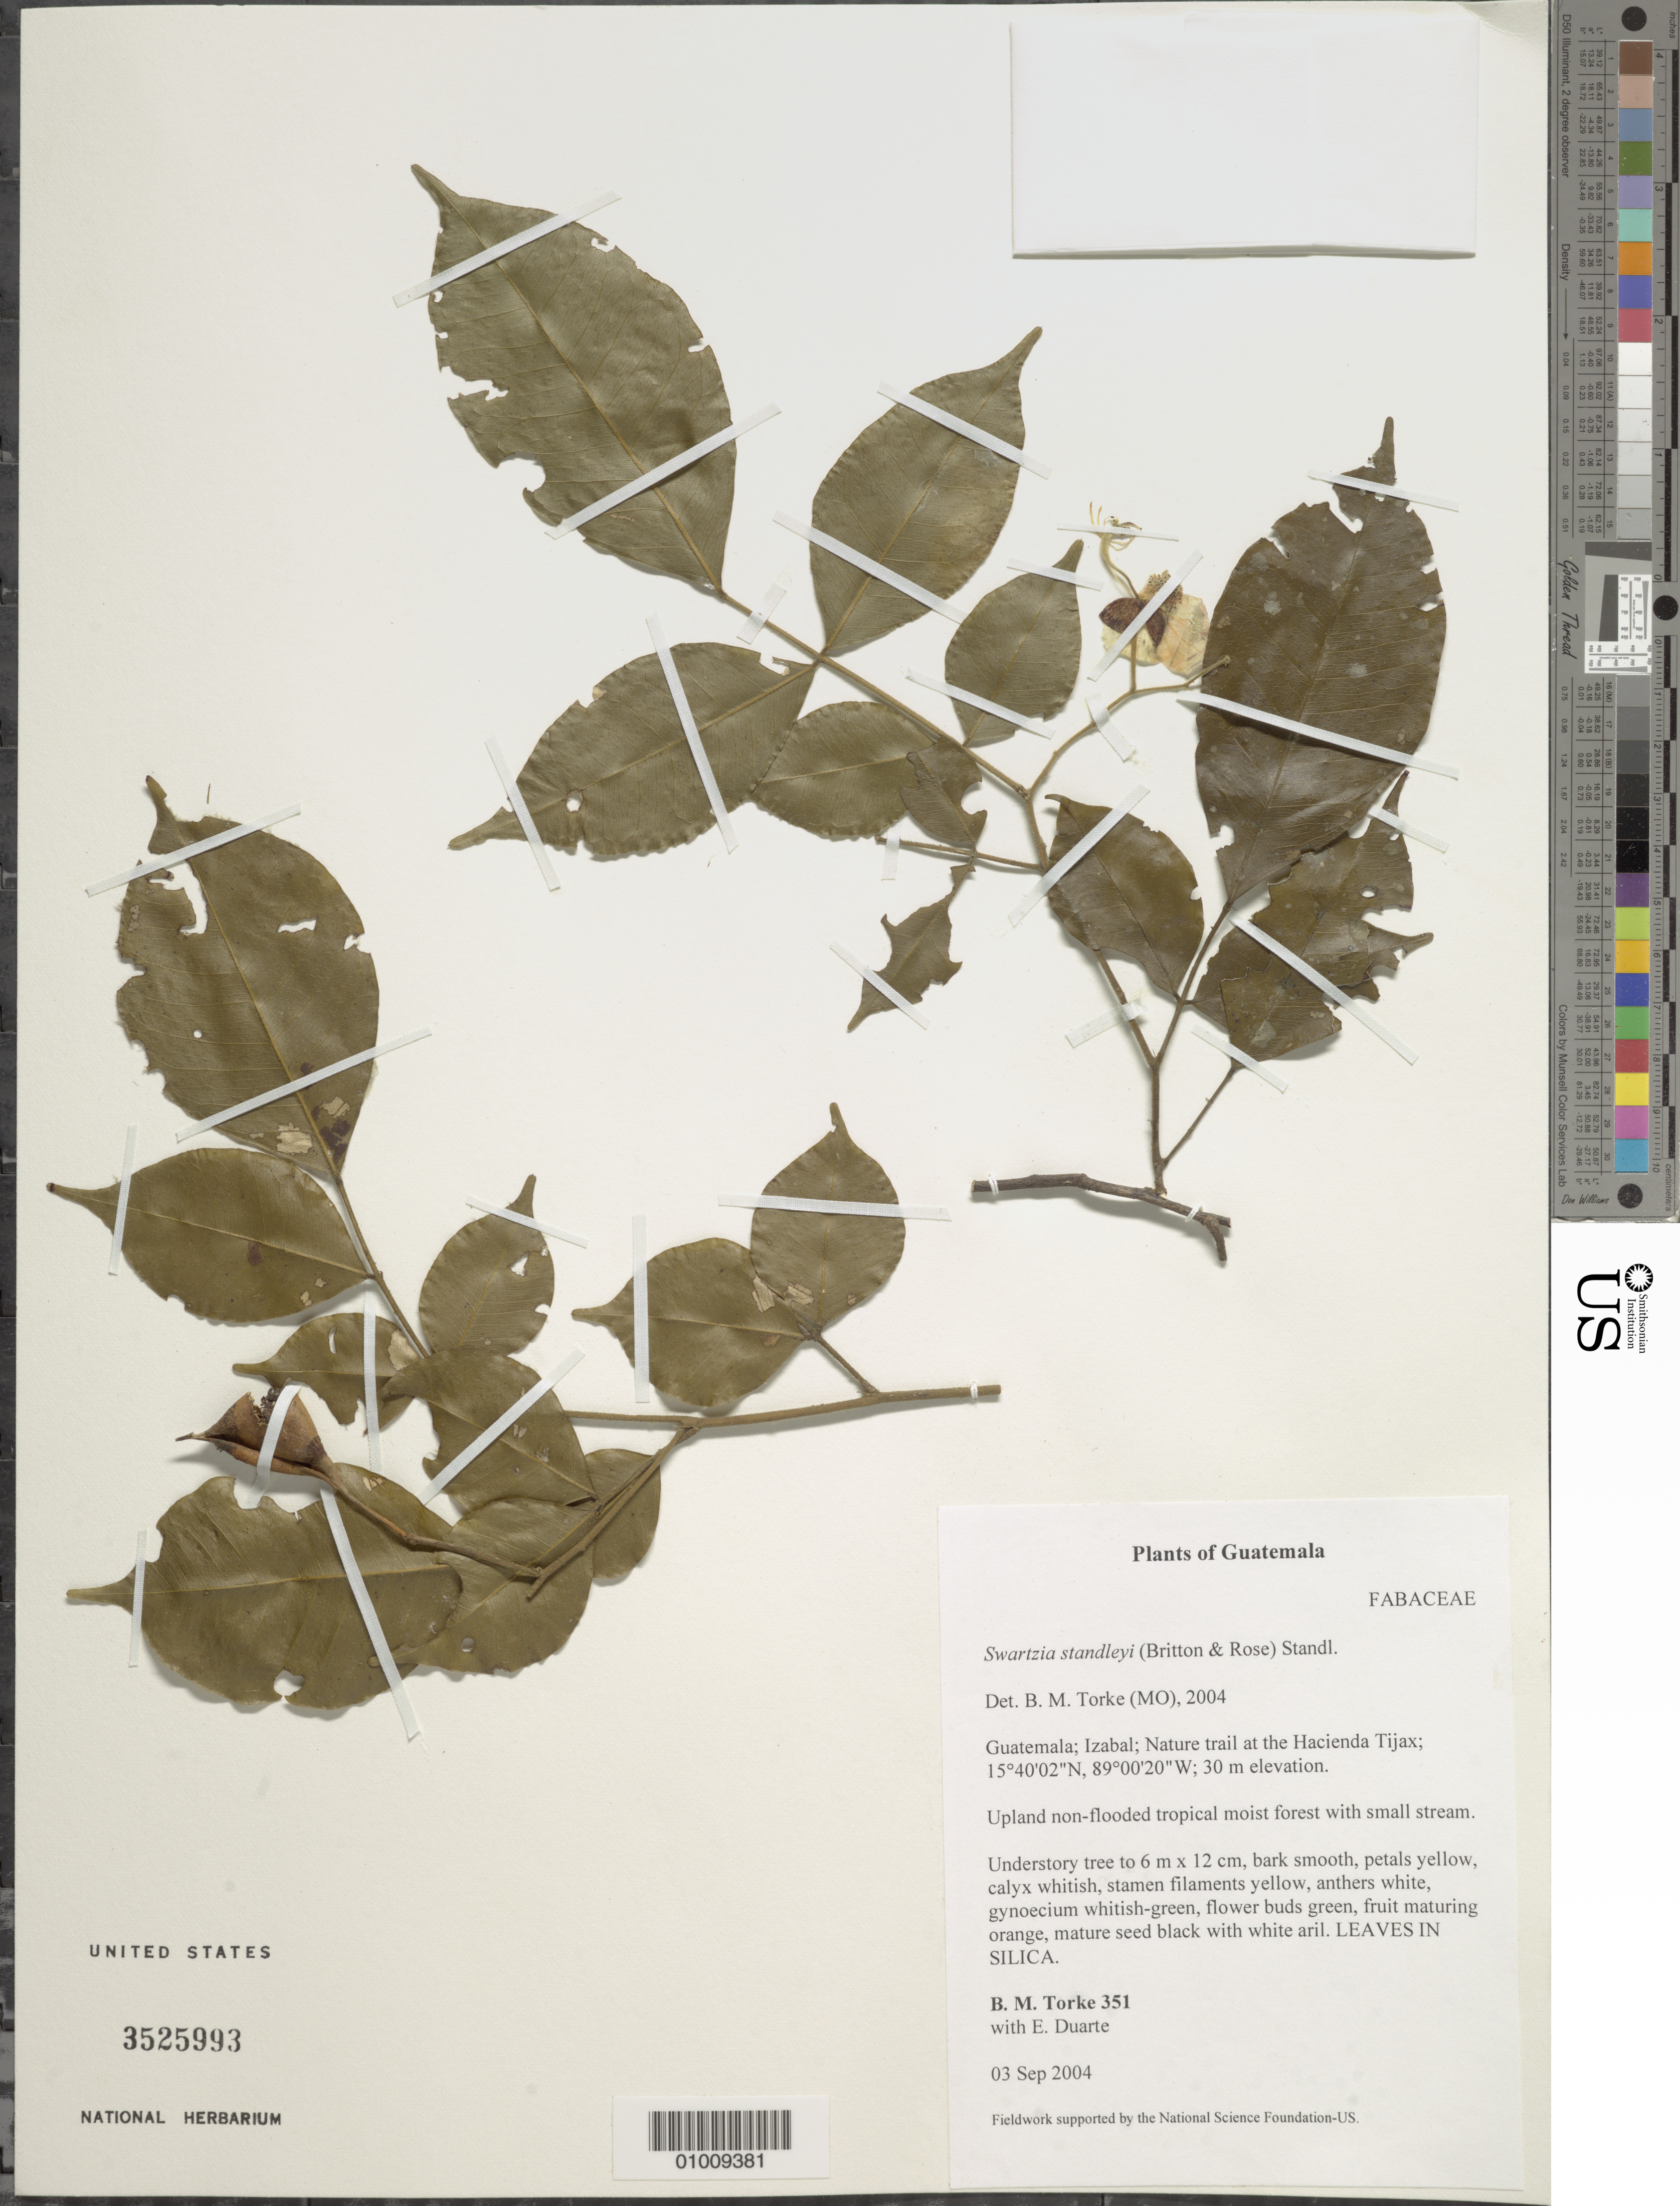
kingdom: Plantae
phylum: Tracheophyta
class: Magnoliopsida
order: Fabales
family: Fabaceae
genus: Swartzia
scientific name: Swartzia standleyi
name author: (Britton & Rose) Standl.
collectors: B. M. Torke & E. Duarte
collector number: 351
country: Guatemala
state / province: Izabal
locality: Nature trail at the Hacienda Tijax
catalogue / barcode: US 3525993